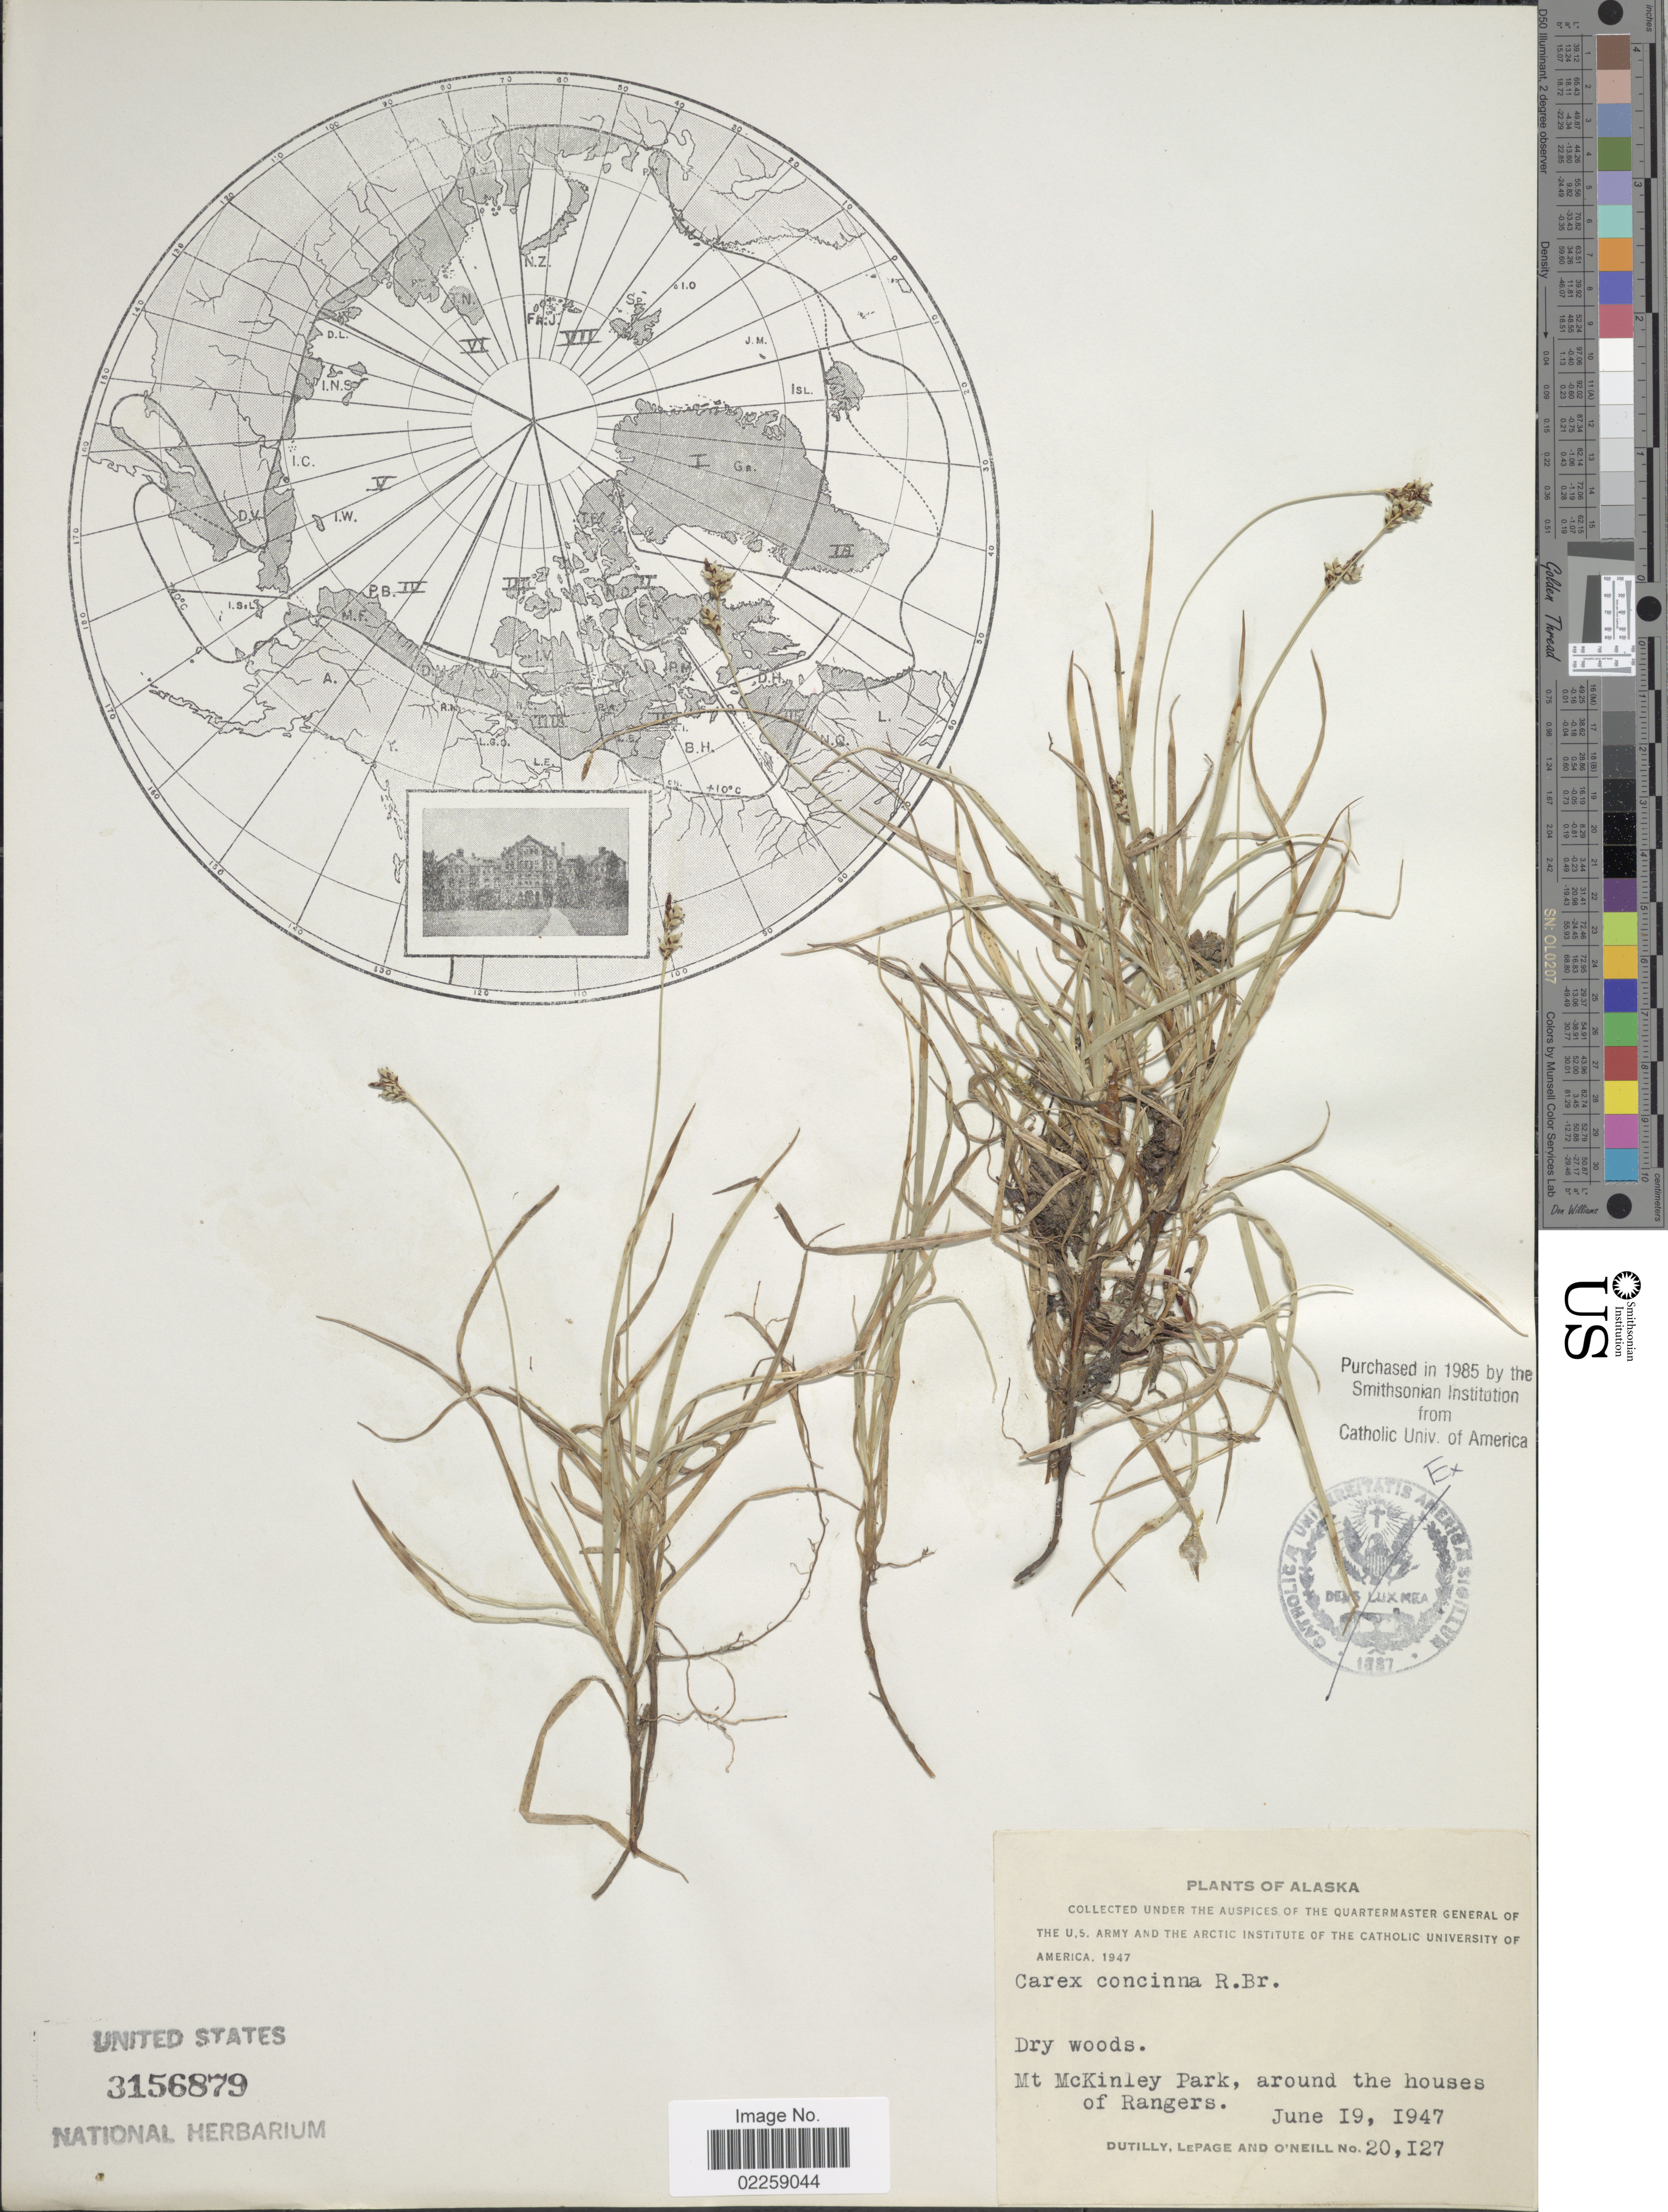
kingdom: Plantae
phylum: Tracheophyta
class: Liliopsida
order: Poales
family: Cyperaceae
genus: Carex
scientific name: Carex concinna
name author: R. Br.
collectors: -. Dutilly, -. LePage & O' Neill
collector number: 20127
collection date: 1947-06-19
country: United States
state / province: Alaska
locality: Mt. McKinley Park, around the houses of Rangers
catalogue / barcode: US 3156879